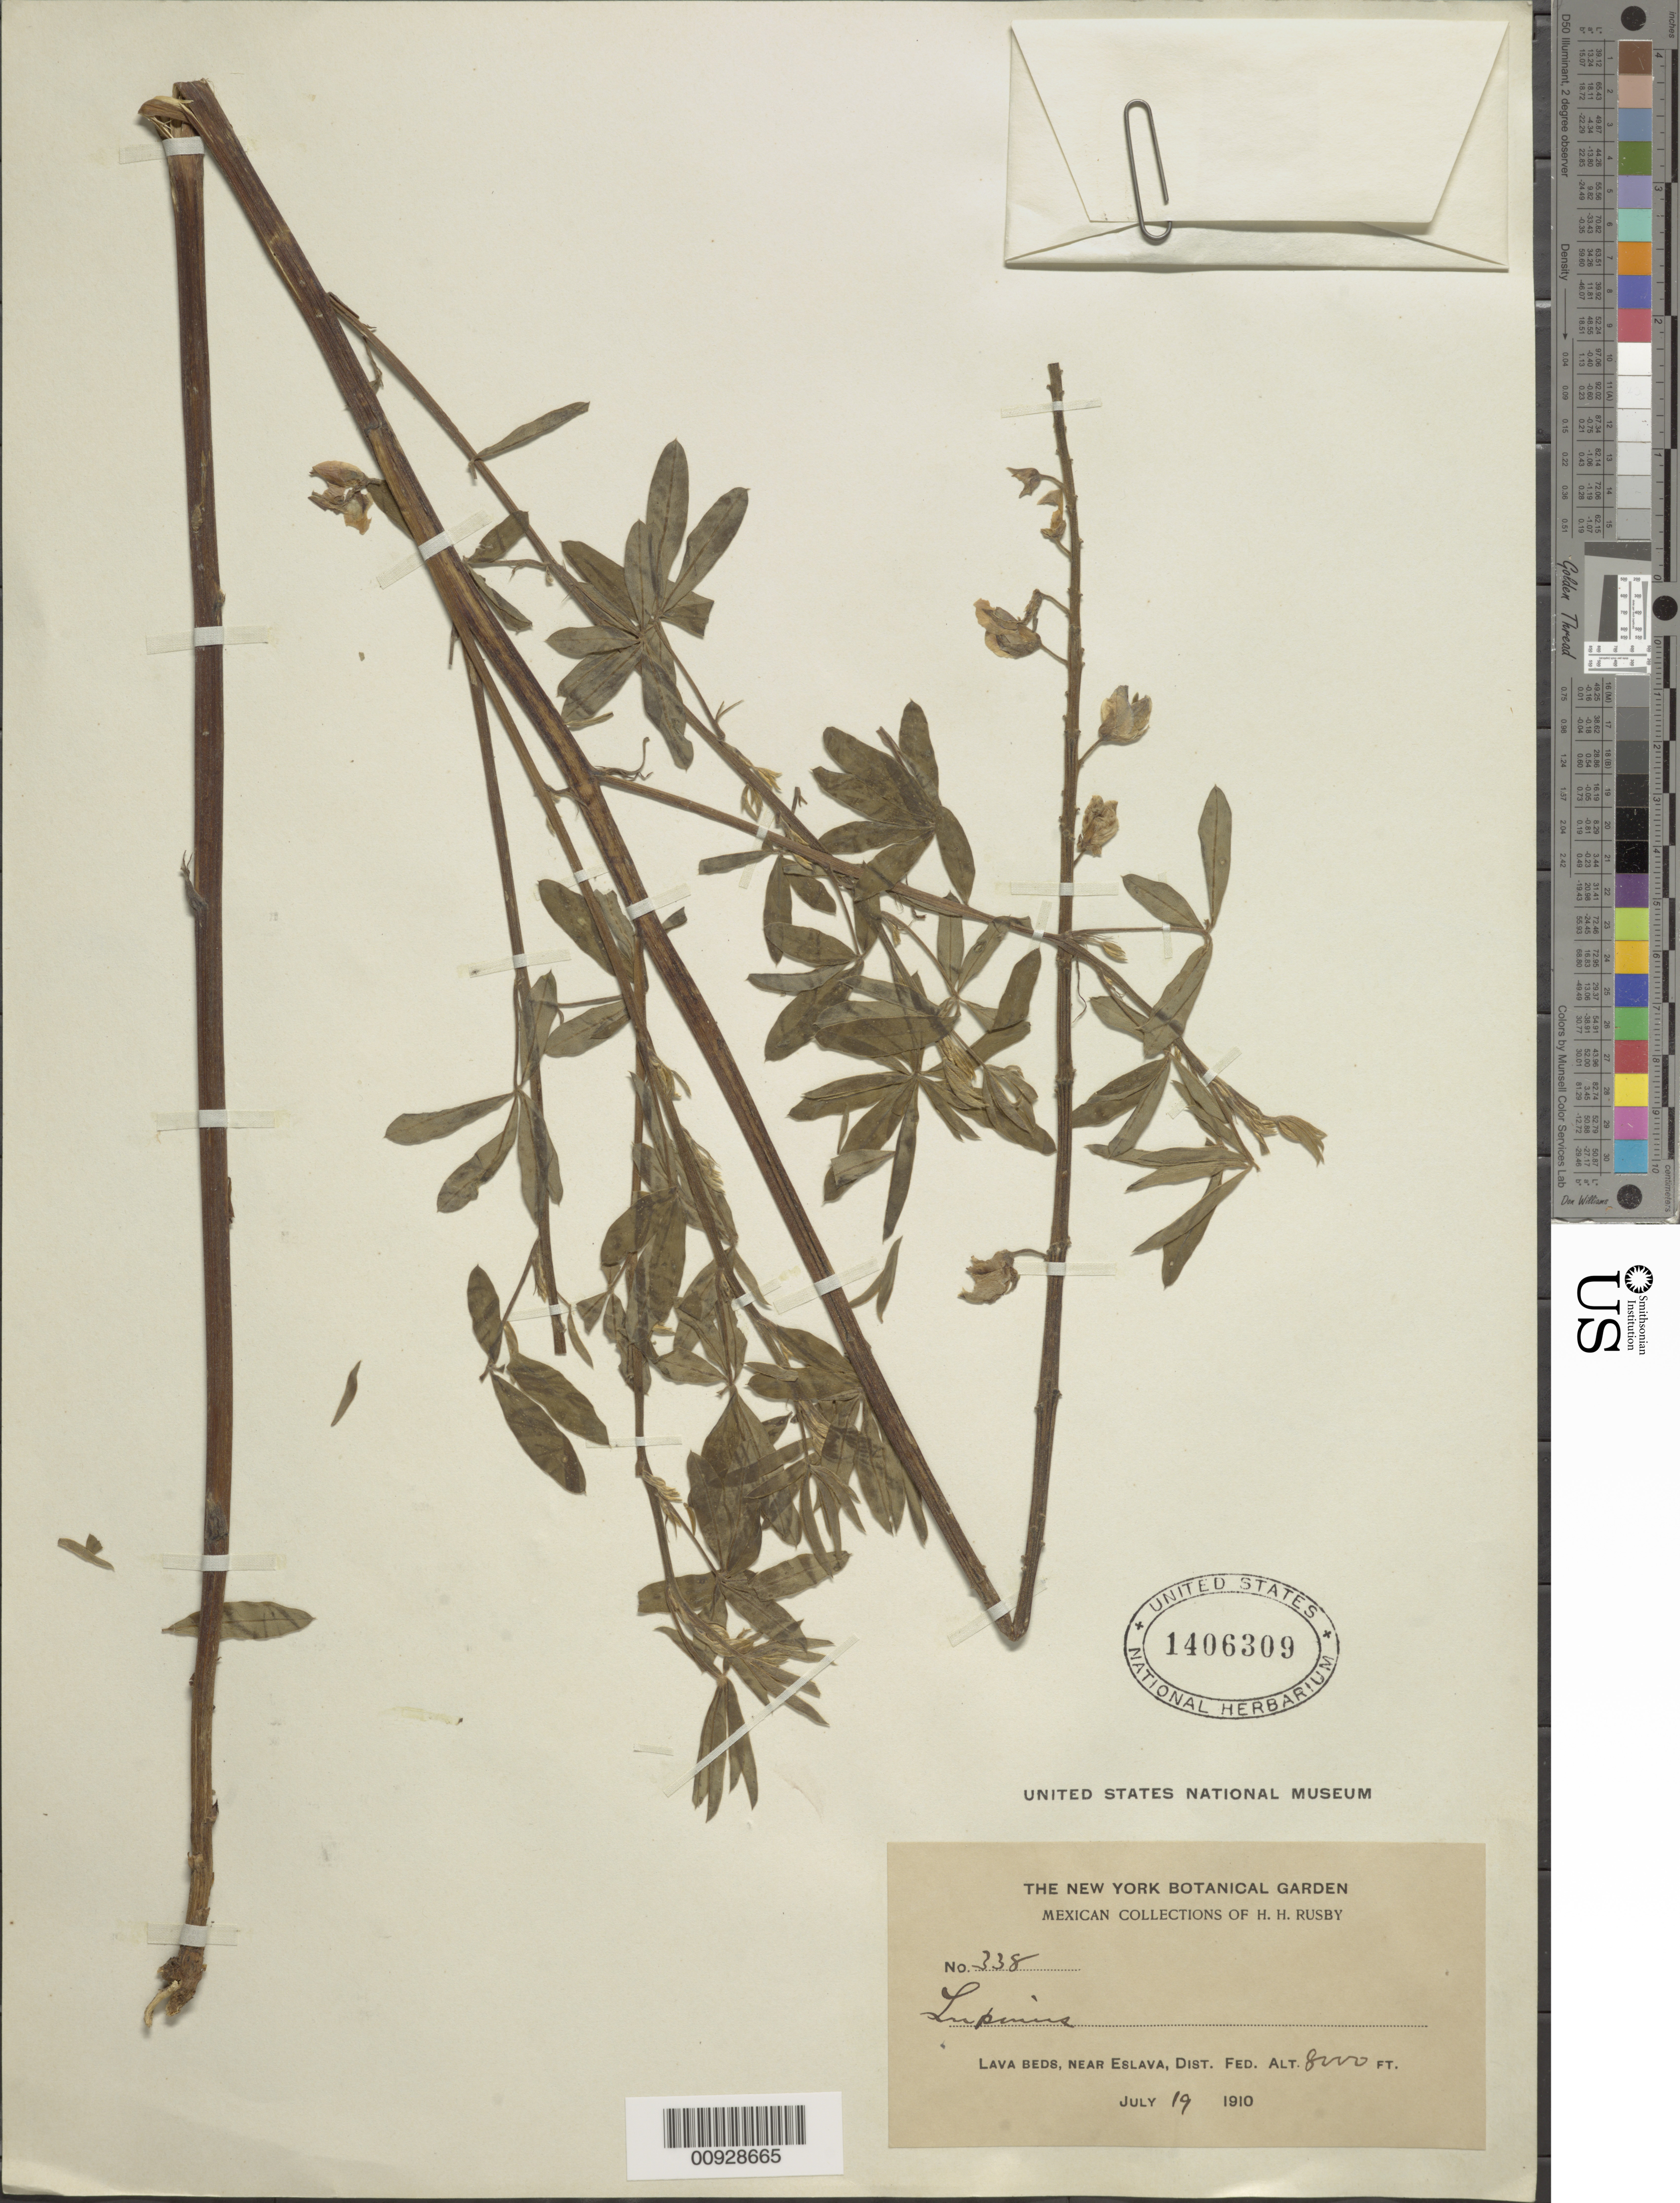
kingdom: Plantae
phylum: Tracheophyta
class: Magnoliopsida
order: Fabales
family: Fabaceae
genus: Lupinus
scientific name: Lupinus sp.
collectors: H. H. Rusby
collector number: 338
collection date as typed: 19 Jul 1910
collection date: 1910-07-19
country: Mexico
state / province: Distrito Federal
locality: Lava beds, near Eslava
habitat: Lava beds.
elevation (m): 2438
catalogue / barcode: US 1406309